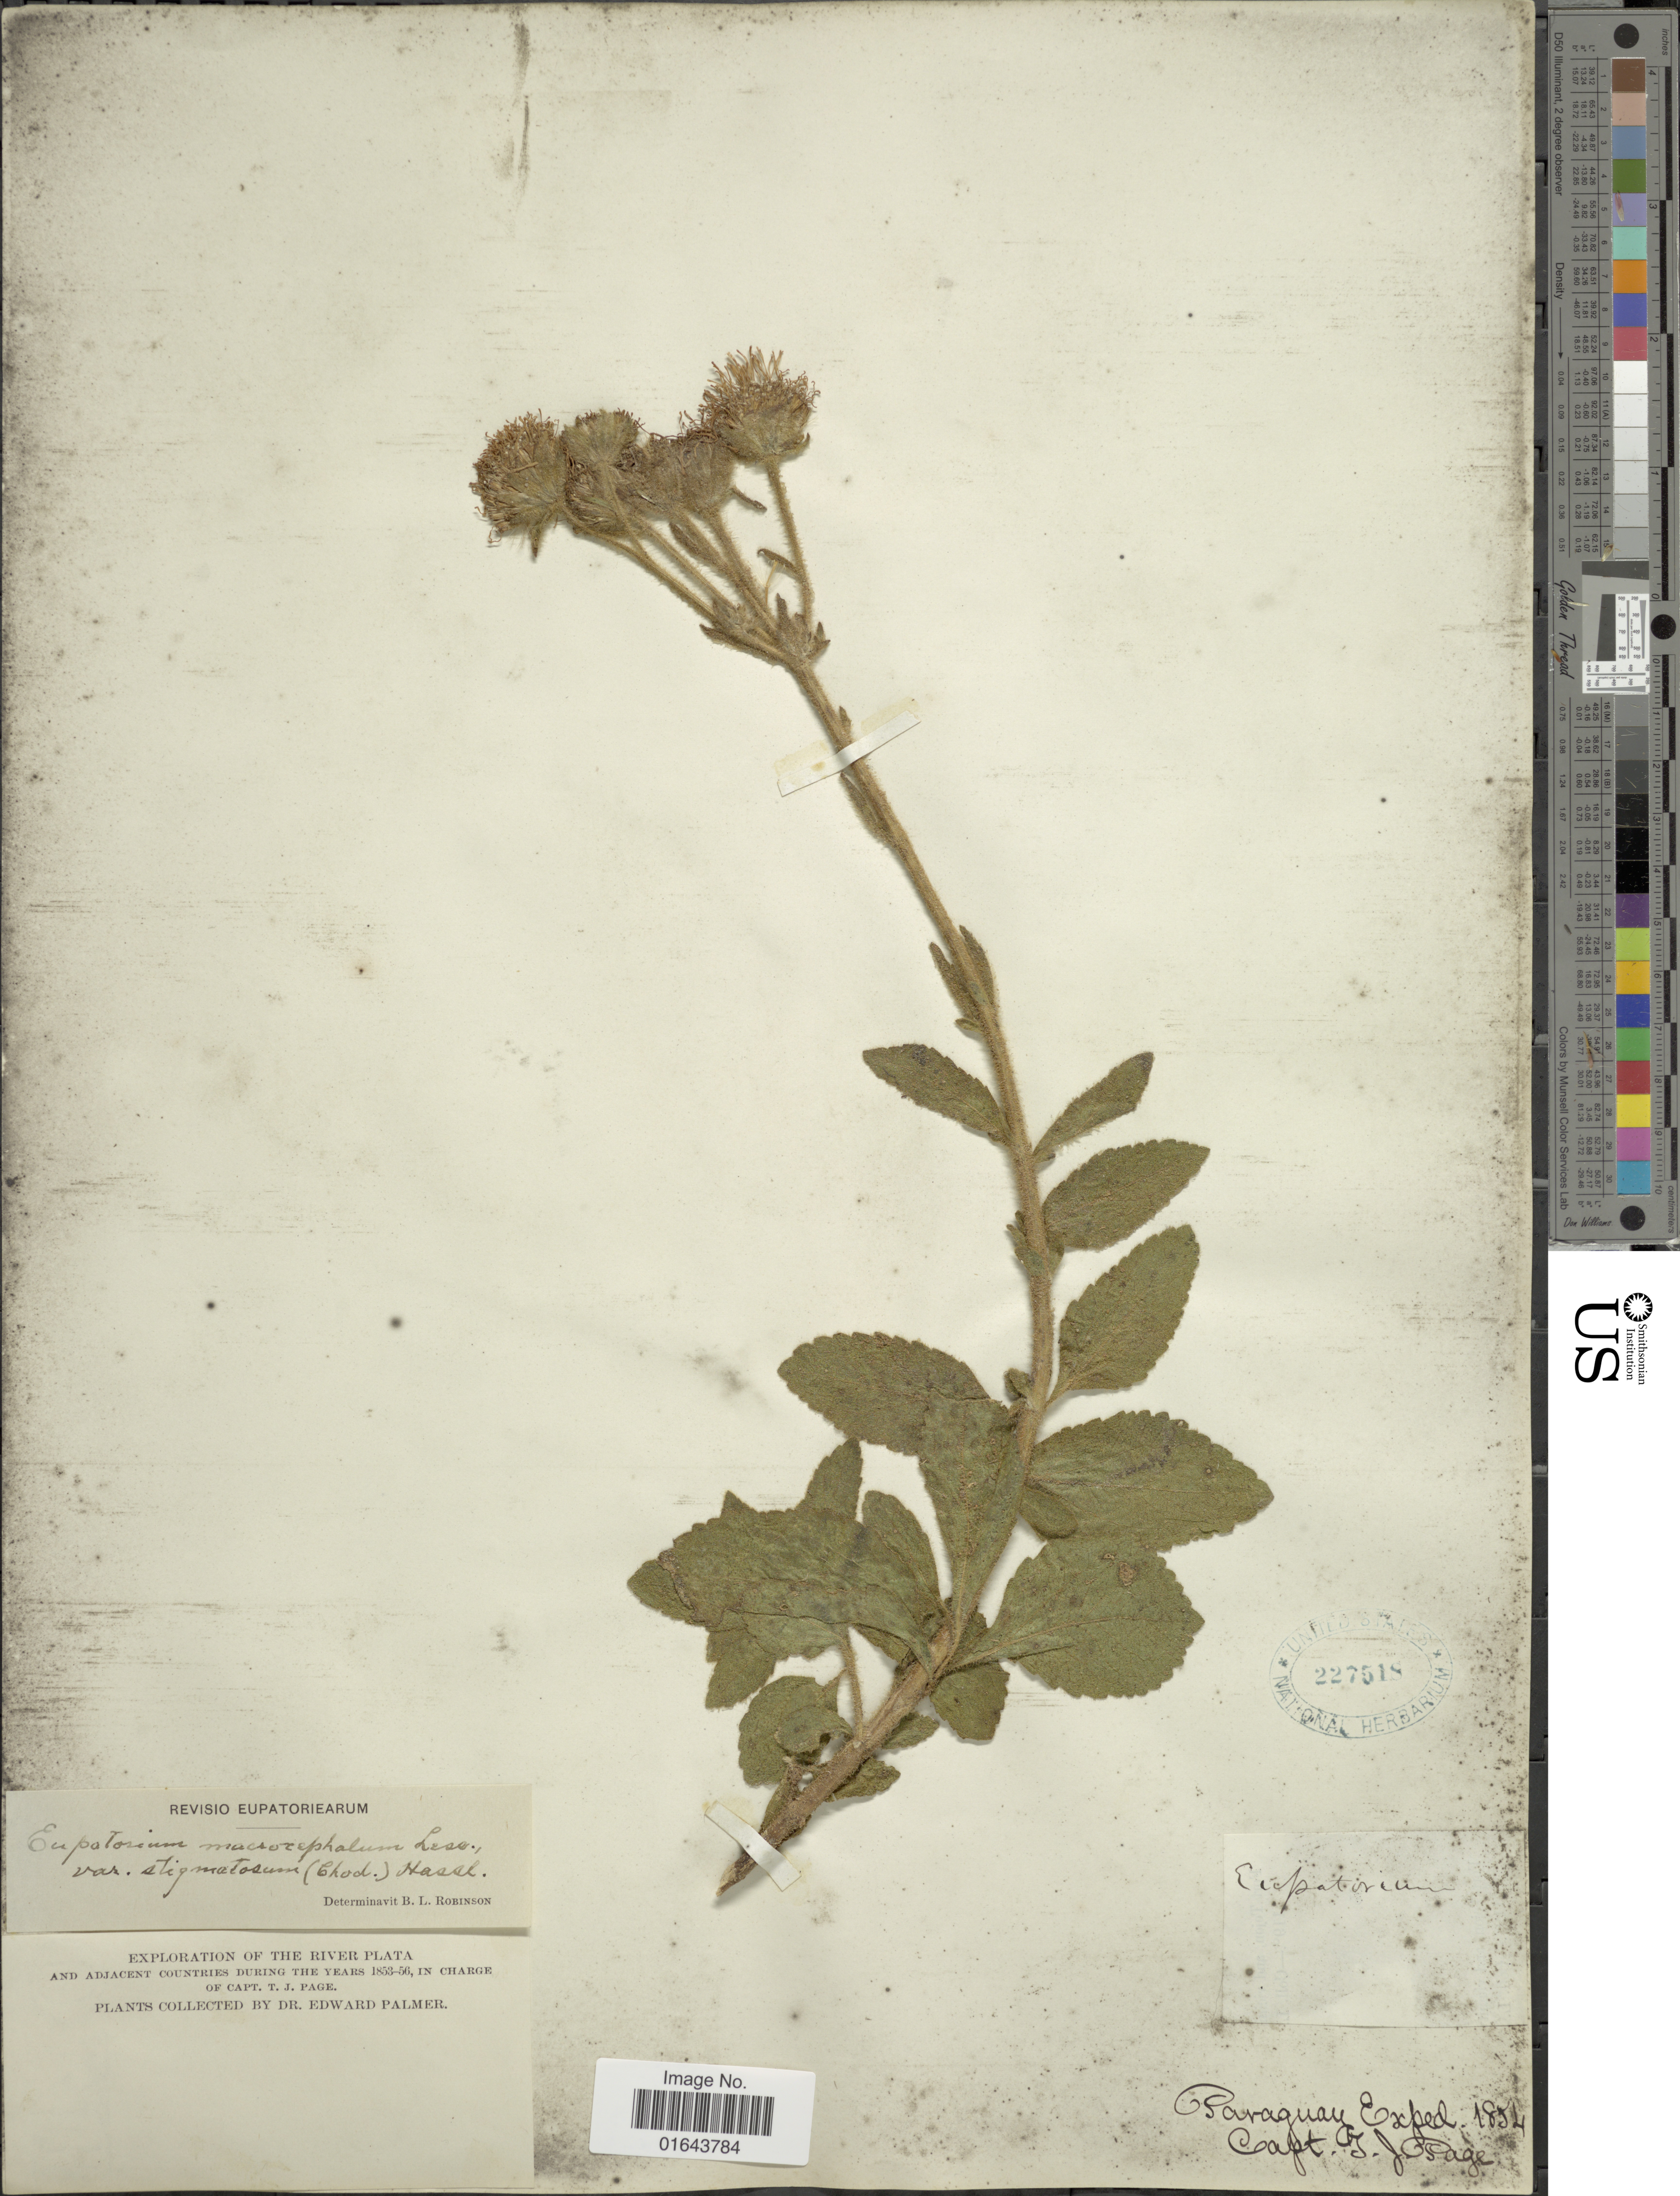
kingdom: Plantae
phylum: Tracheophyta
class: Magnoliopsida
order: Asterales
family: Asteraceae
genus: Campuloclinium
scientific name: Campuloclinium macrocephalum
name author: (Less.) DC.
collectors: T. J. Page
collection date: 1854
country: Paraguay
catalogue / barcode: US 227518